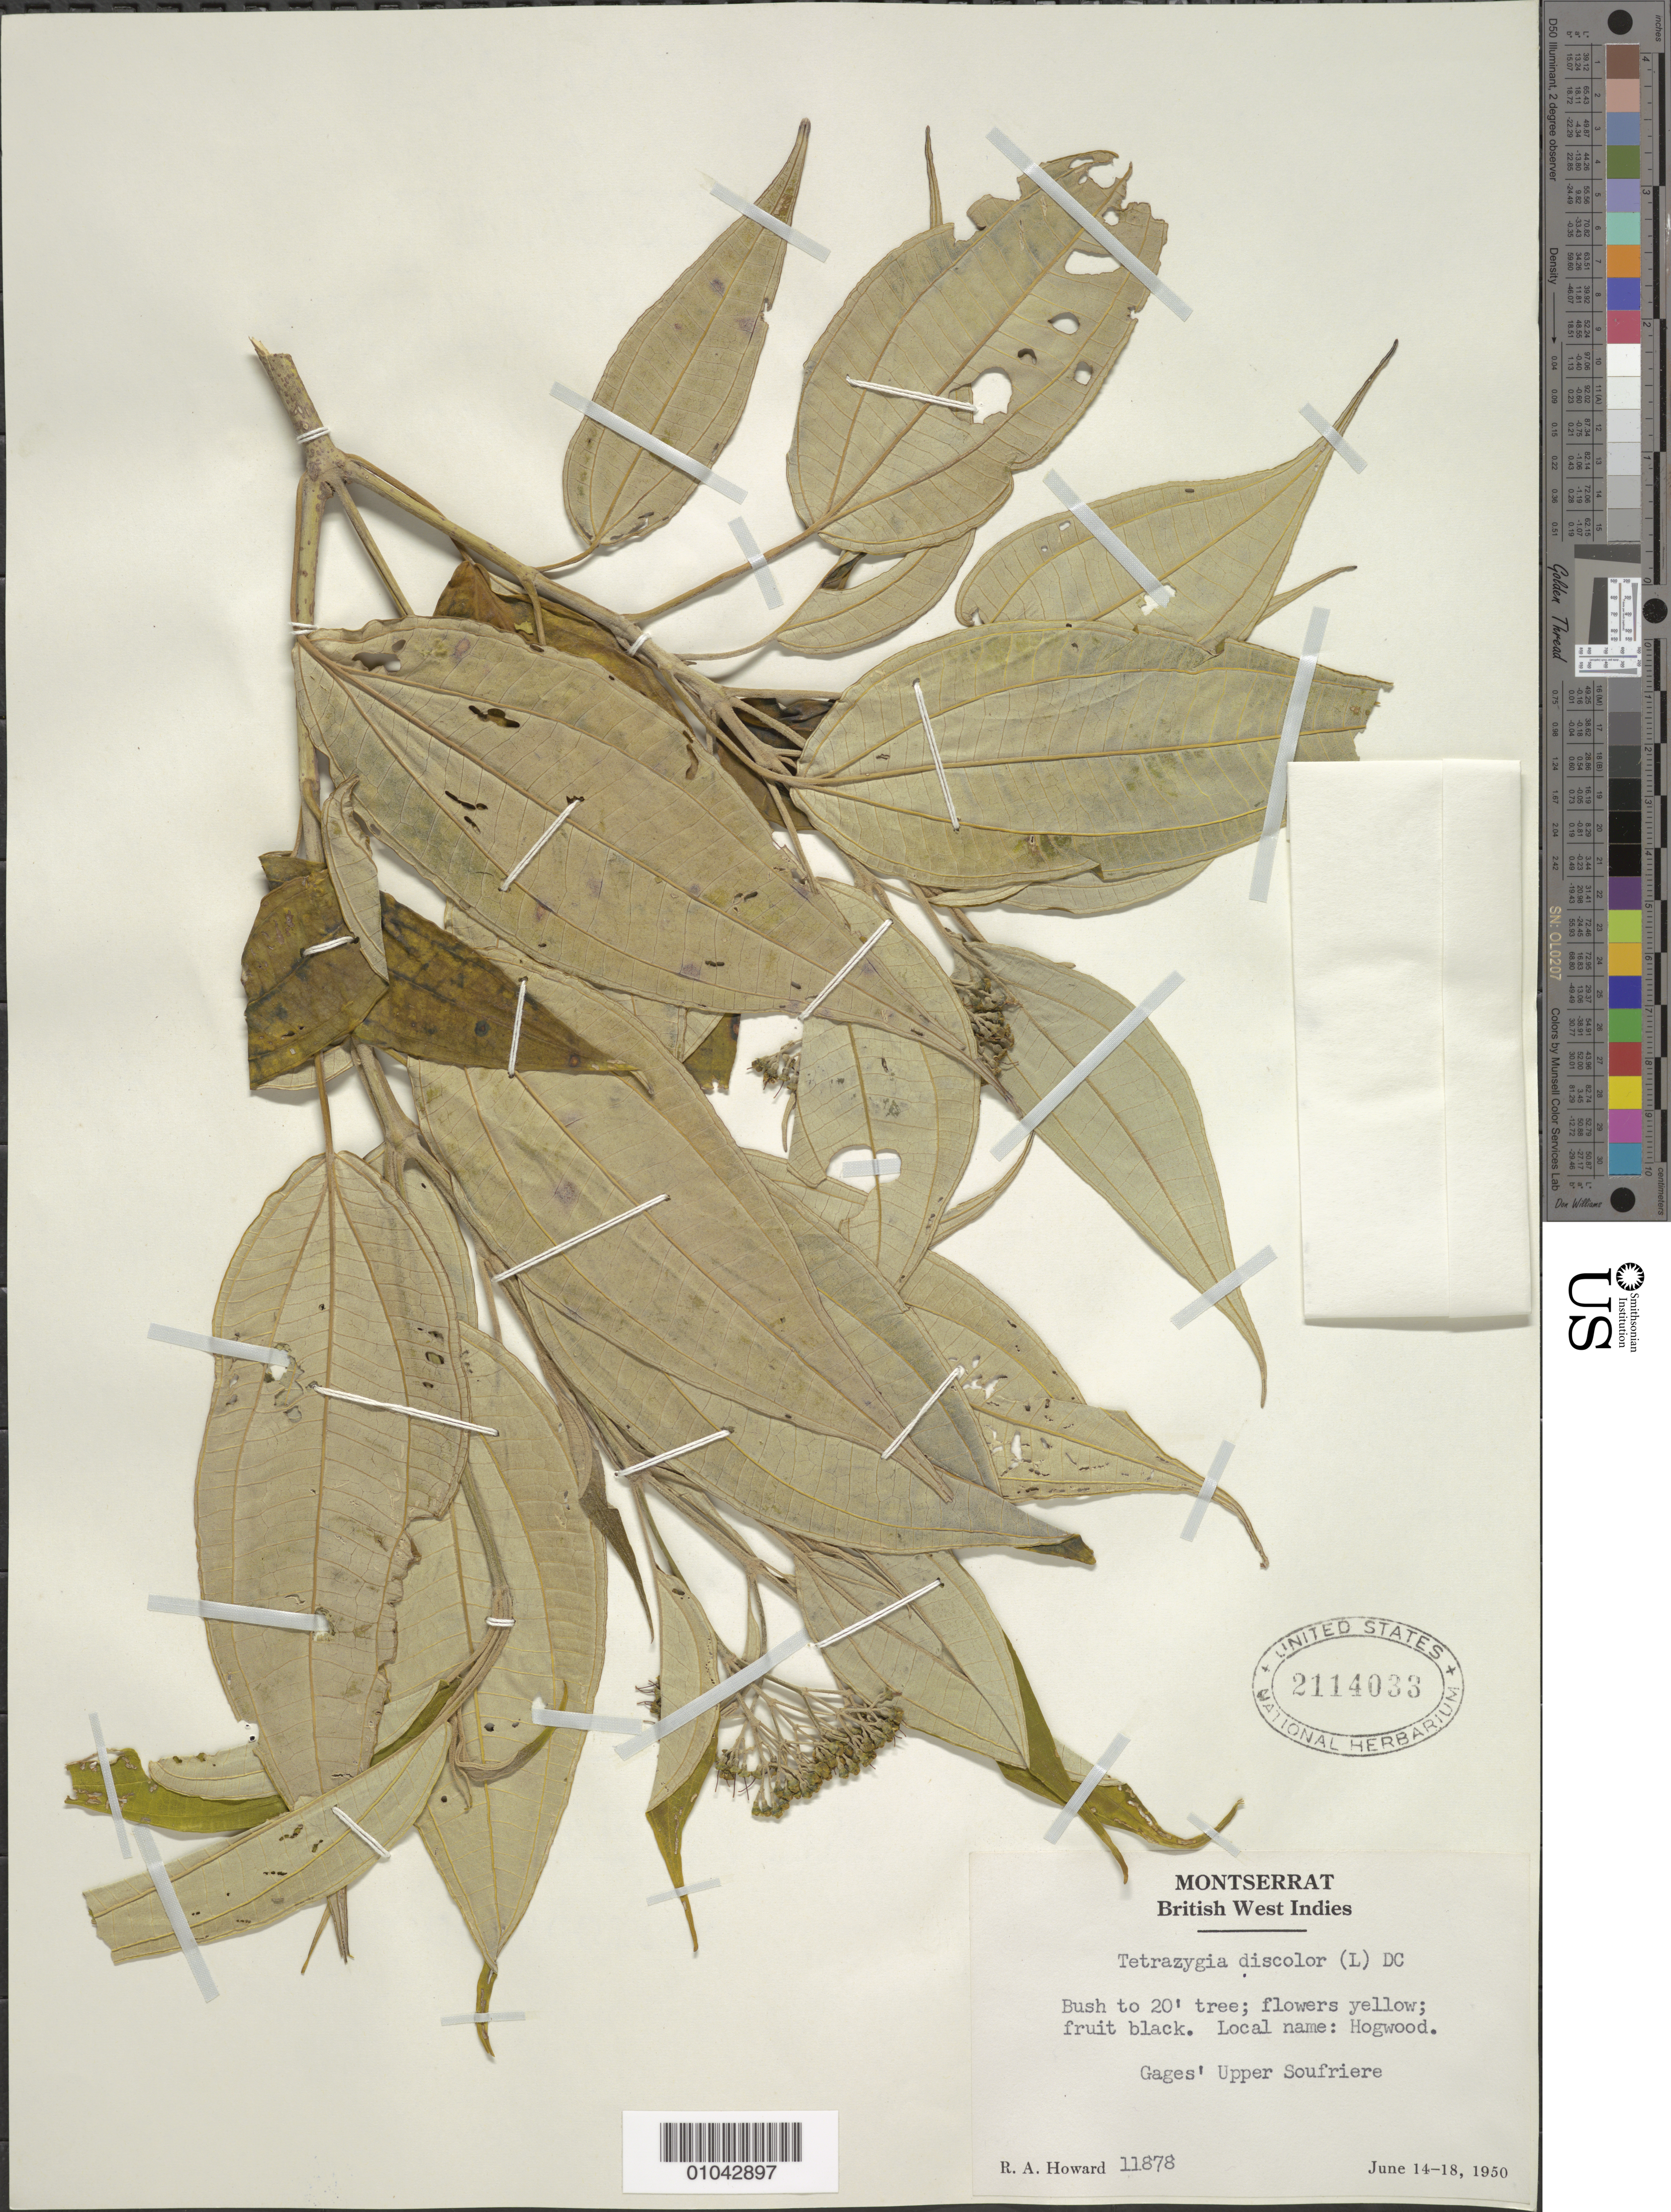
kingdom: Plantae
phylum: Tracheophyta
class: Magnoliopsida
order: Myrtales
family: Melastomataceae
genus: Tetrazygia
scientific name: Tetrazygia discolor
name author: (L.) DC.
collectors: R. A. Howard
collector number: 11878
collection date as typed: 14 Jun 1950 to 18 Jun 1950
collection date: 1950-06-14/1950-06-18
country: Montserrat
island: Montserrat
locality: Gages' Upper Soufriere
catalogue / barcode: US 2114033